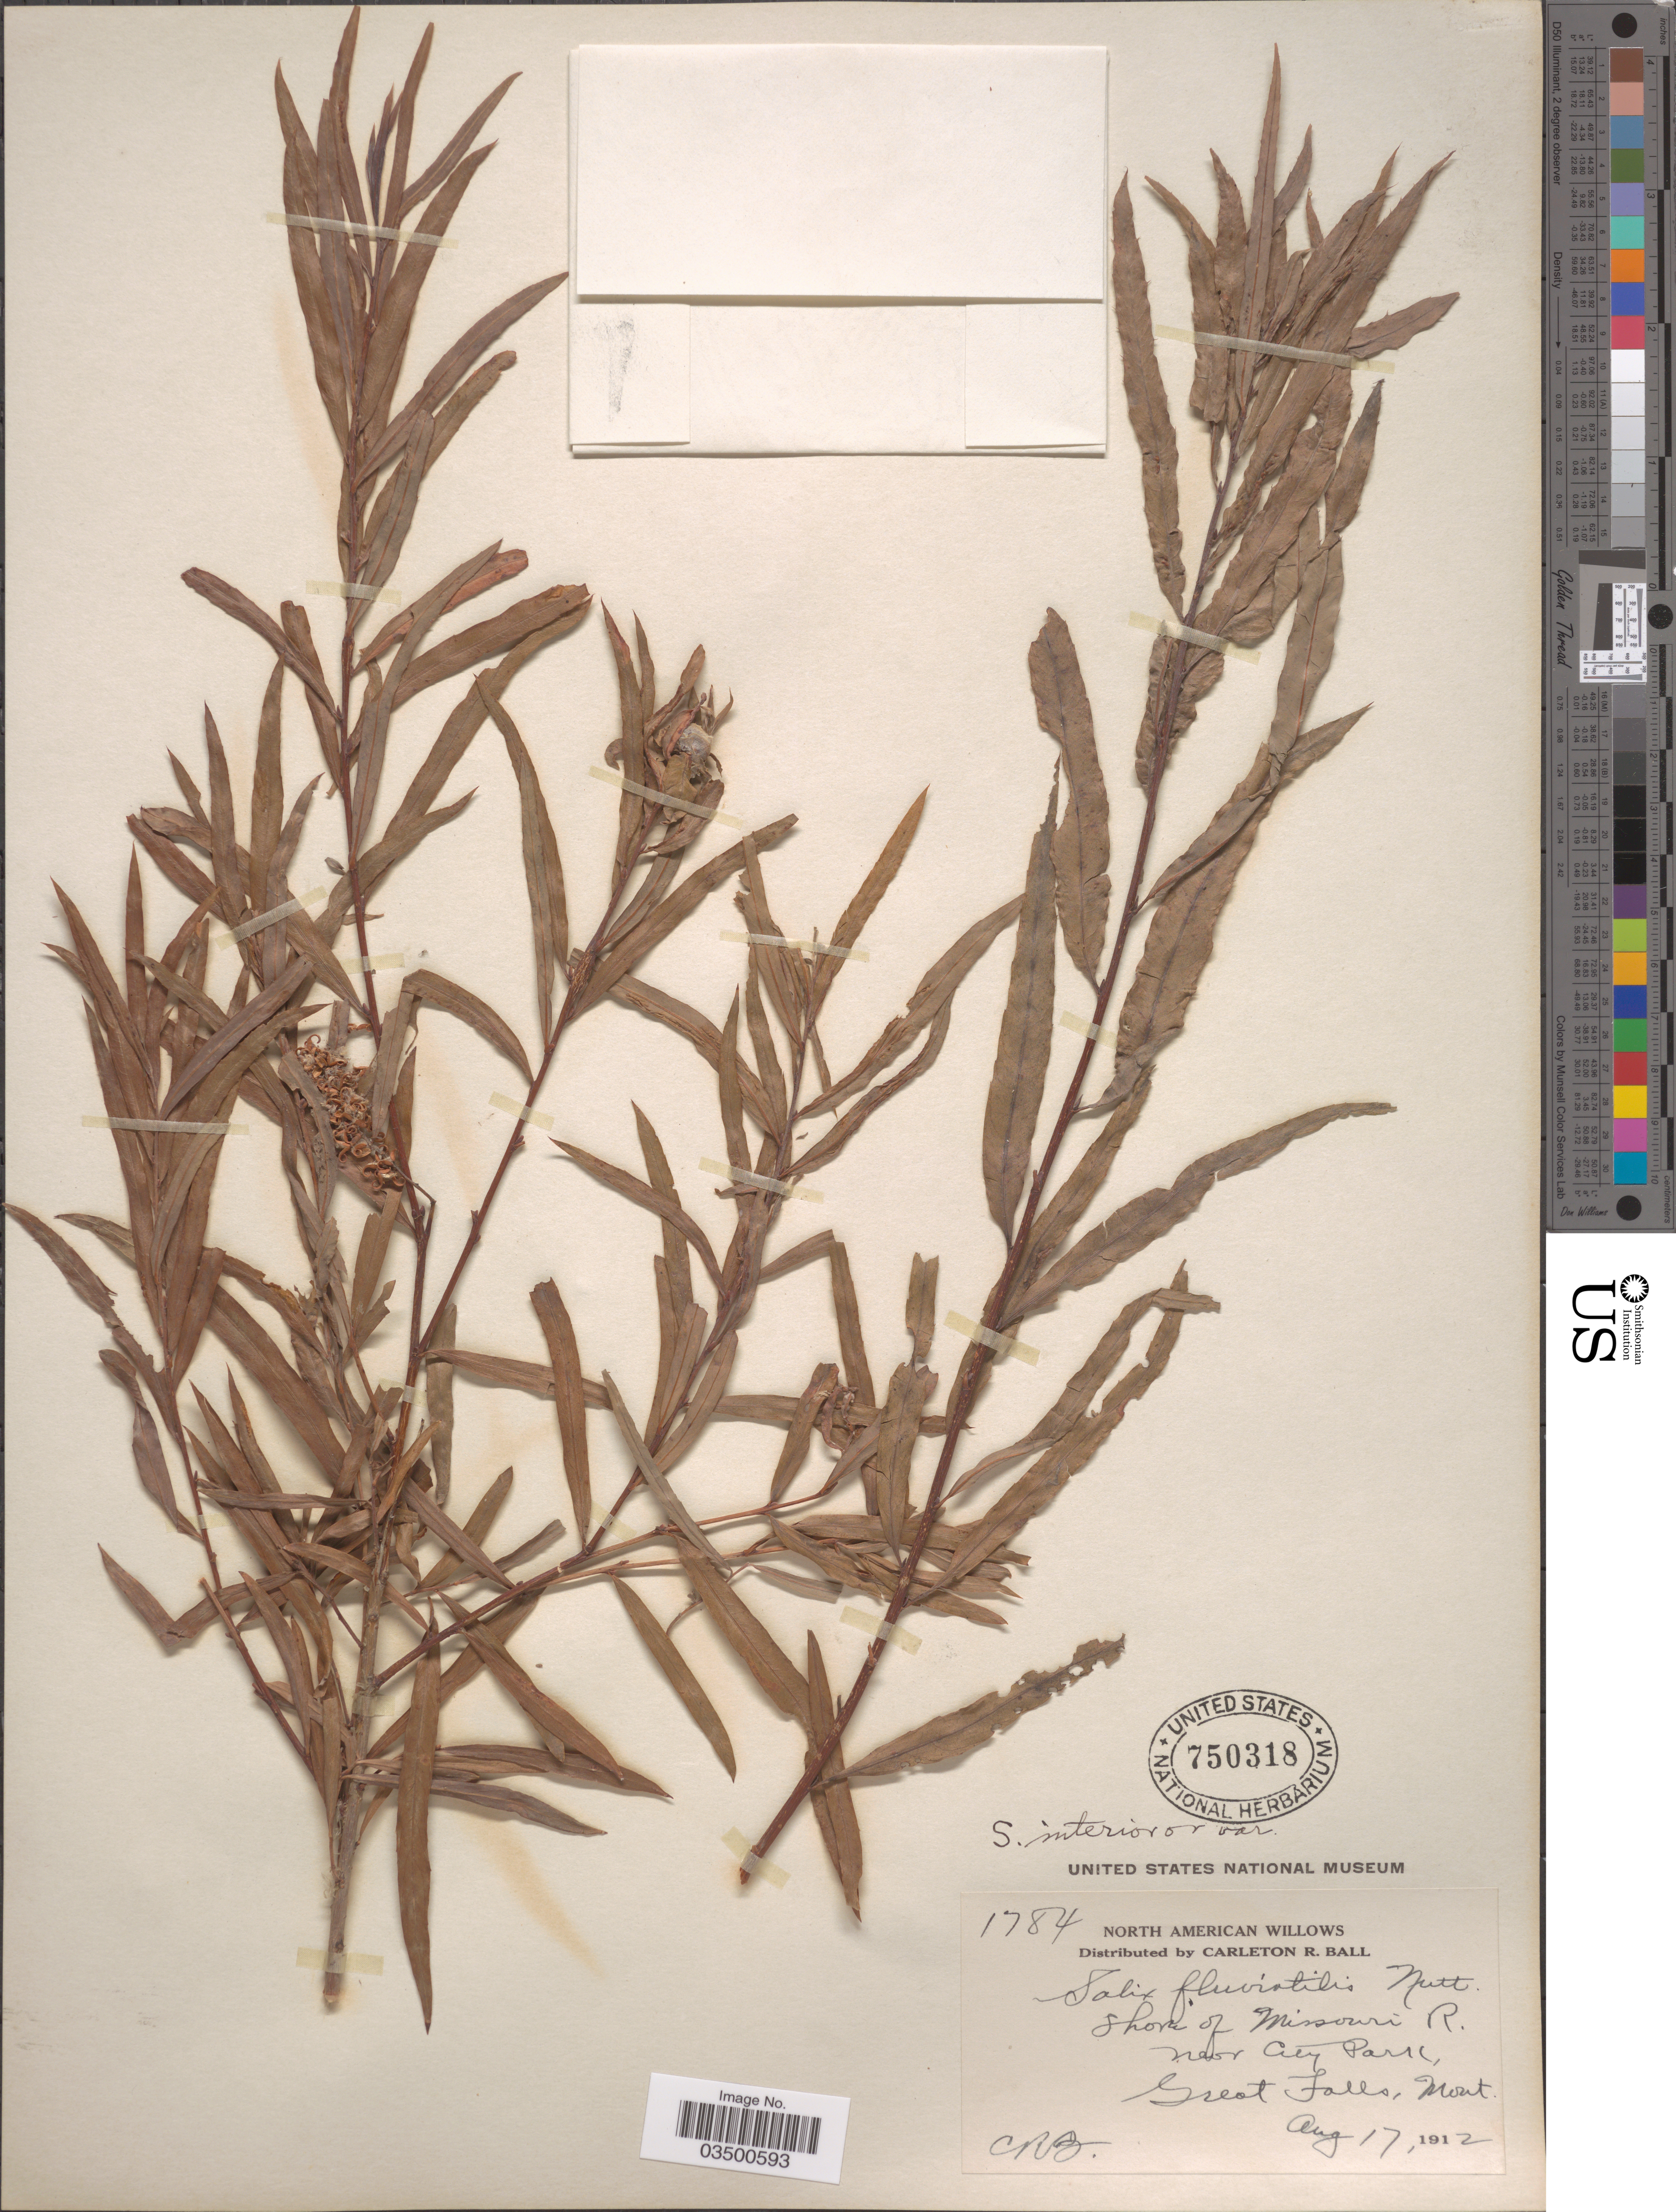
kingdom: Plantae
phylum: Tracheophyta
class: Magnoliopsida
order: Malpighiales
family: Salicaceae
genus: Salix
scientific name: Salix interior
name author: Rowlee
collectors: C. R. Ball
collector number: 1784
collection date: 1912-08-17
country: United States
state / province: Montana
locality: Shore of Missouri R. near City Park, Great Falls.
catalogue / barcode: US 750318